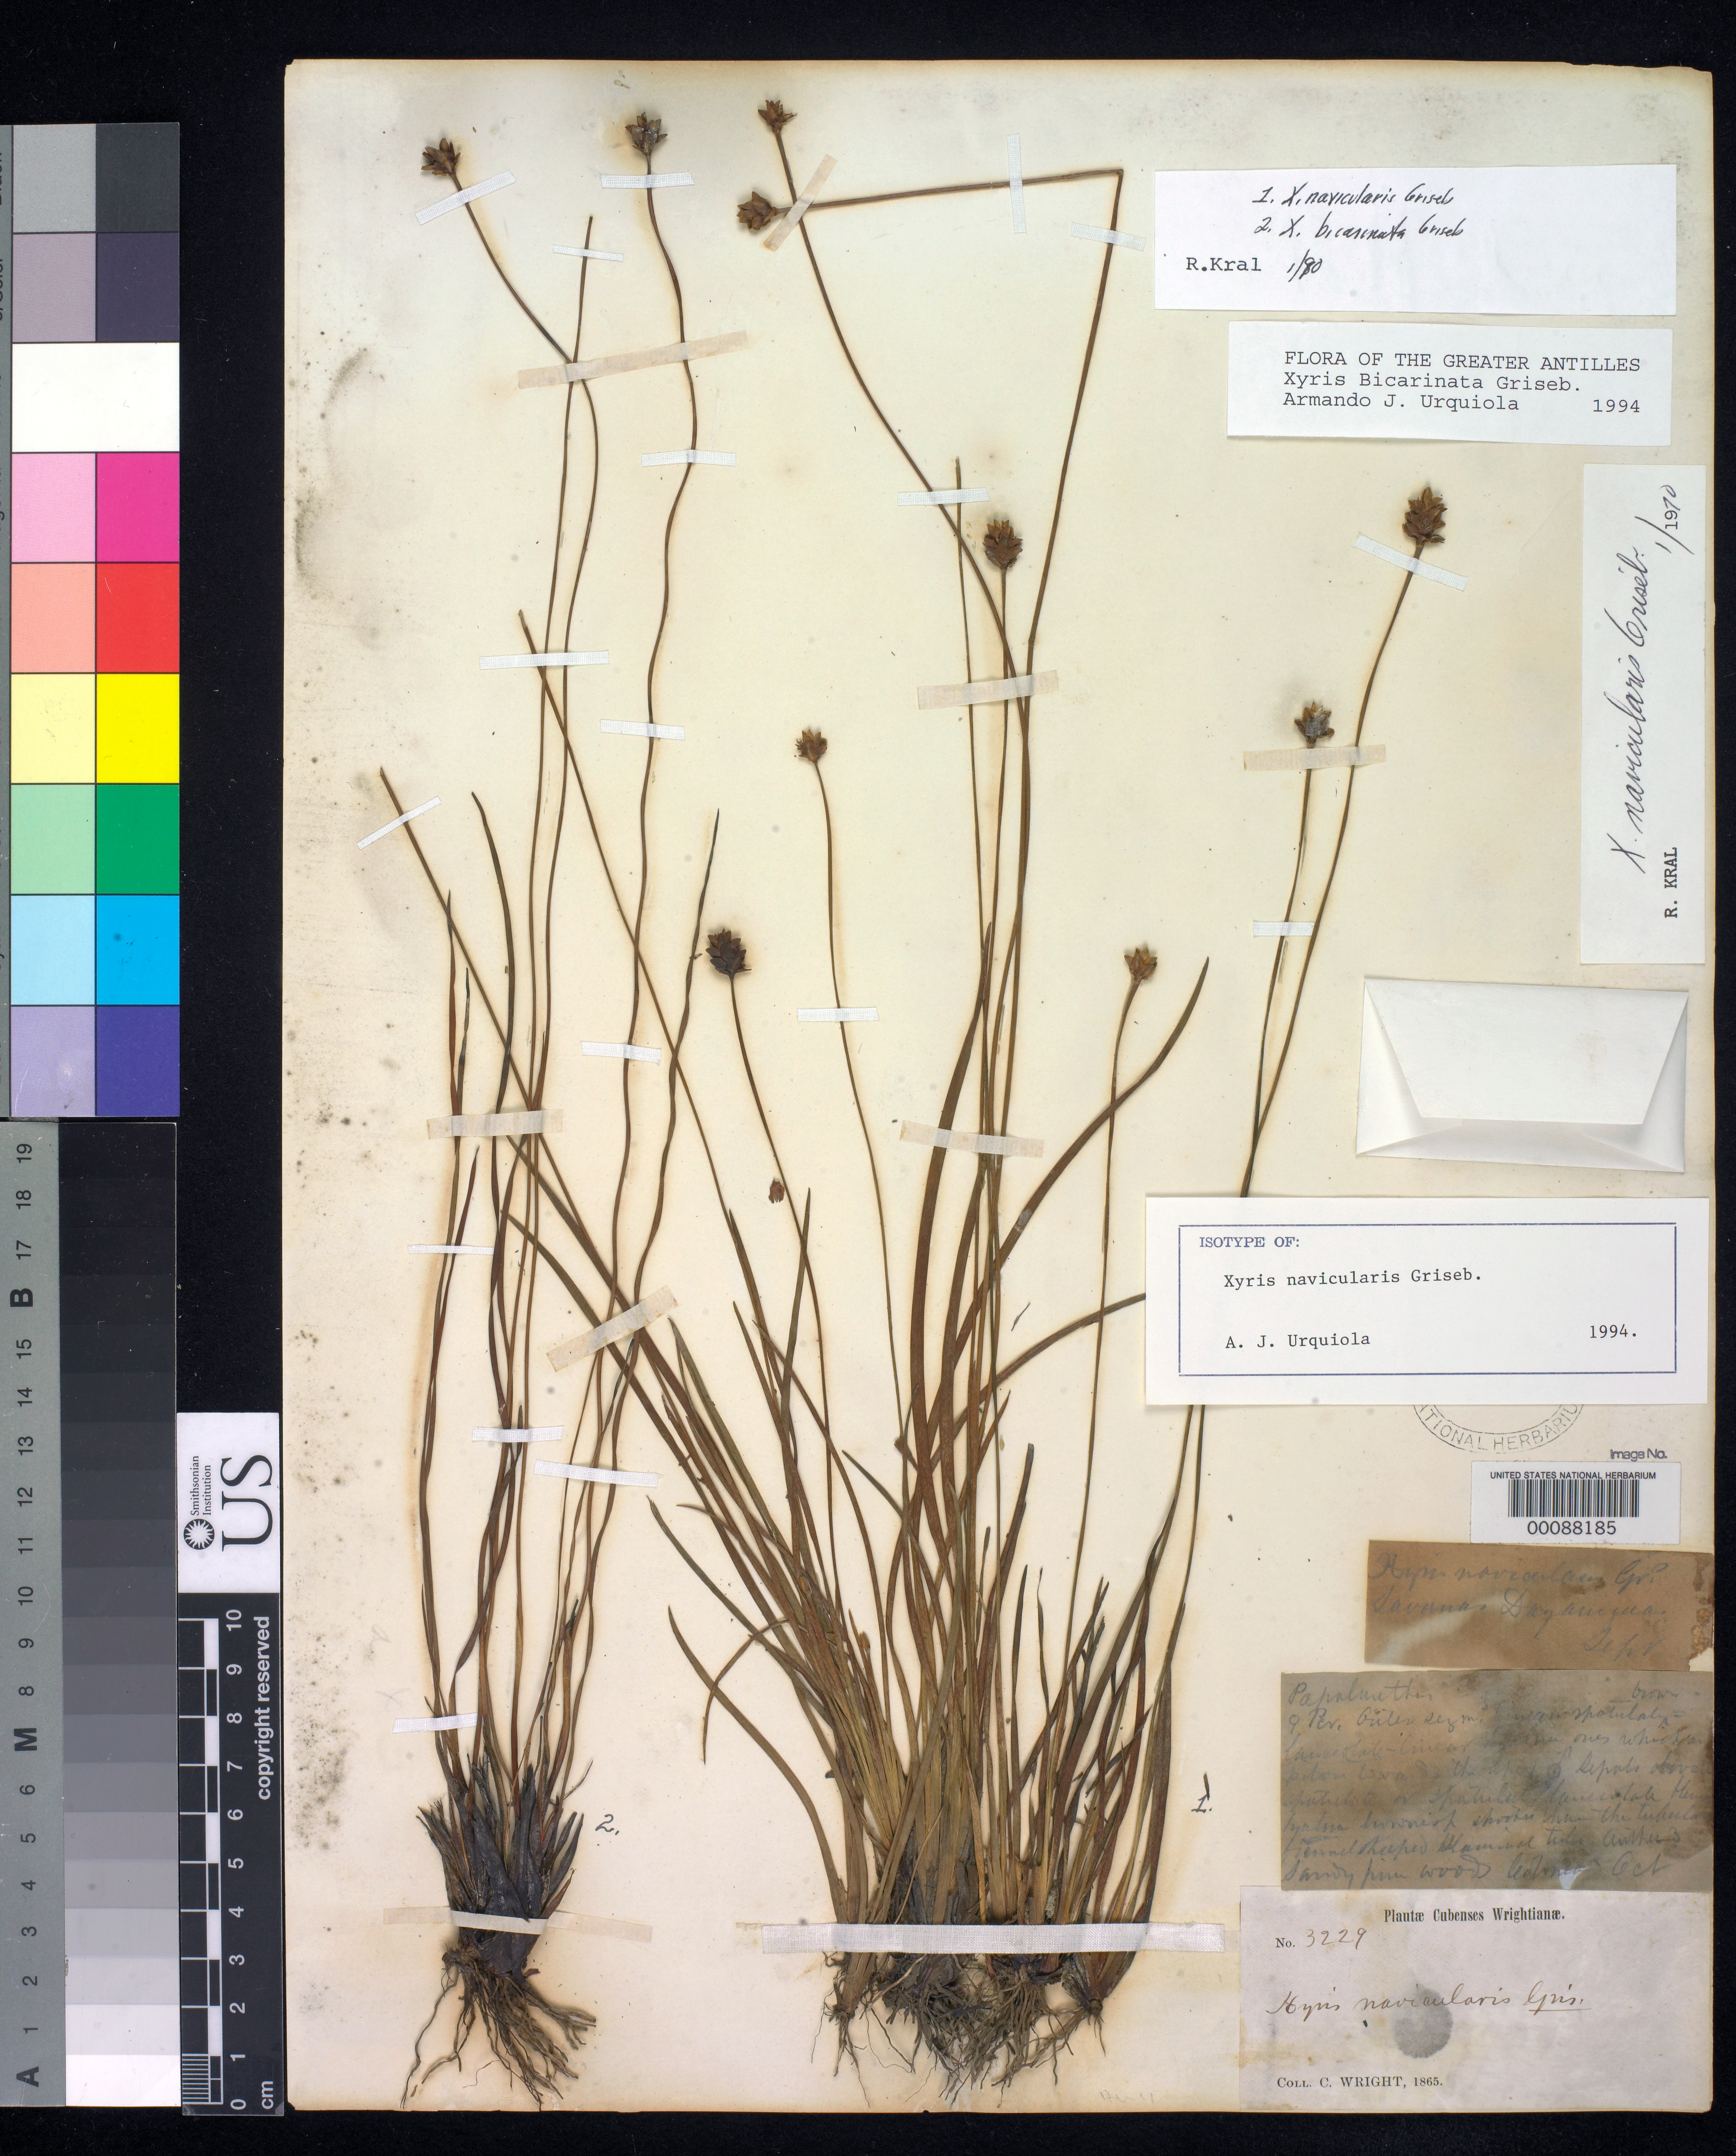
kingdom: Plantae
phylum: Tracheophyta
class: Liliopsida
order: Poales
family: Xyridaceae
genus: Xyris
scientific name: Xyris navicularis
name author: Griseb.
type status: Isotype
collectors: C. Wright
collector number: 3229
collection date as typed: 1865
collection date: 1865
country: Cuba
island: Greater Antilles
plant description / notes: Specimen apparently mounted witih 2 different taxa, as annotated by Kral (1980), [right] 1. X. navicularis Griseb. [left], 2. X. bicarinata Griseb.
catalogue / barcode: US 46416